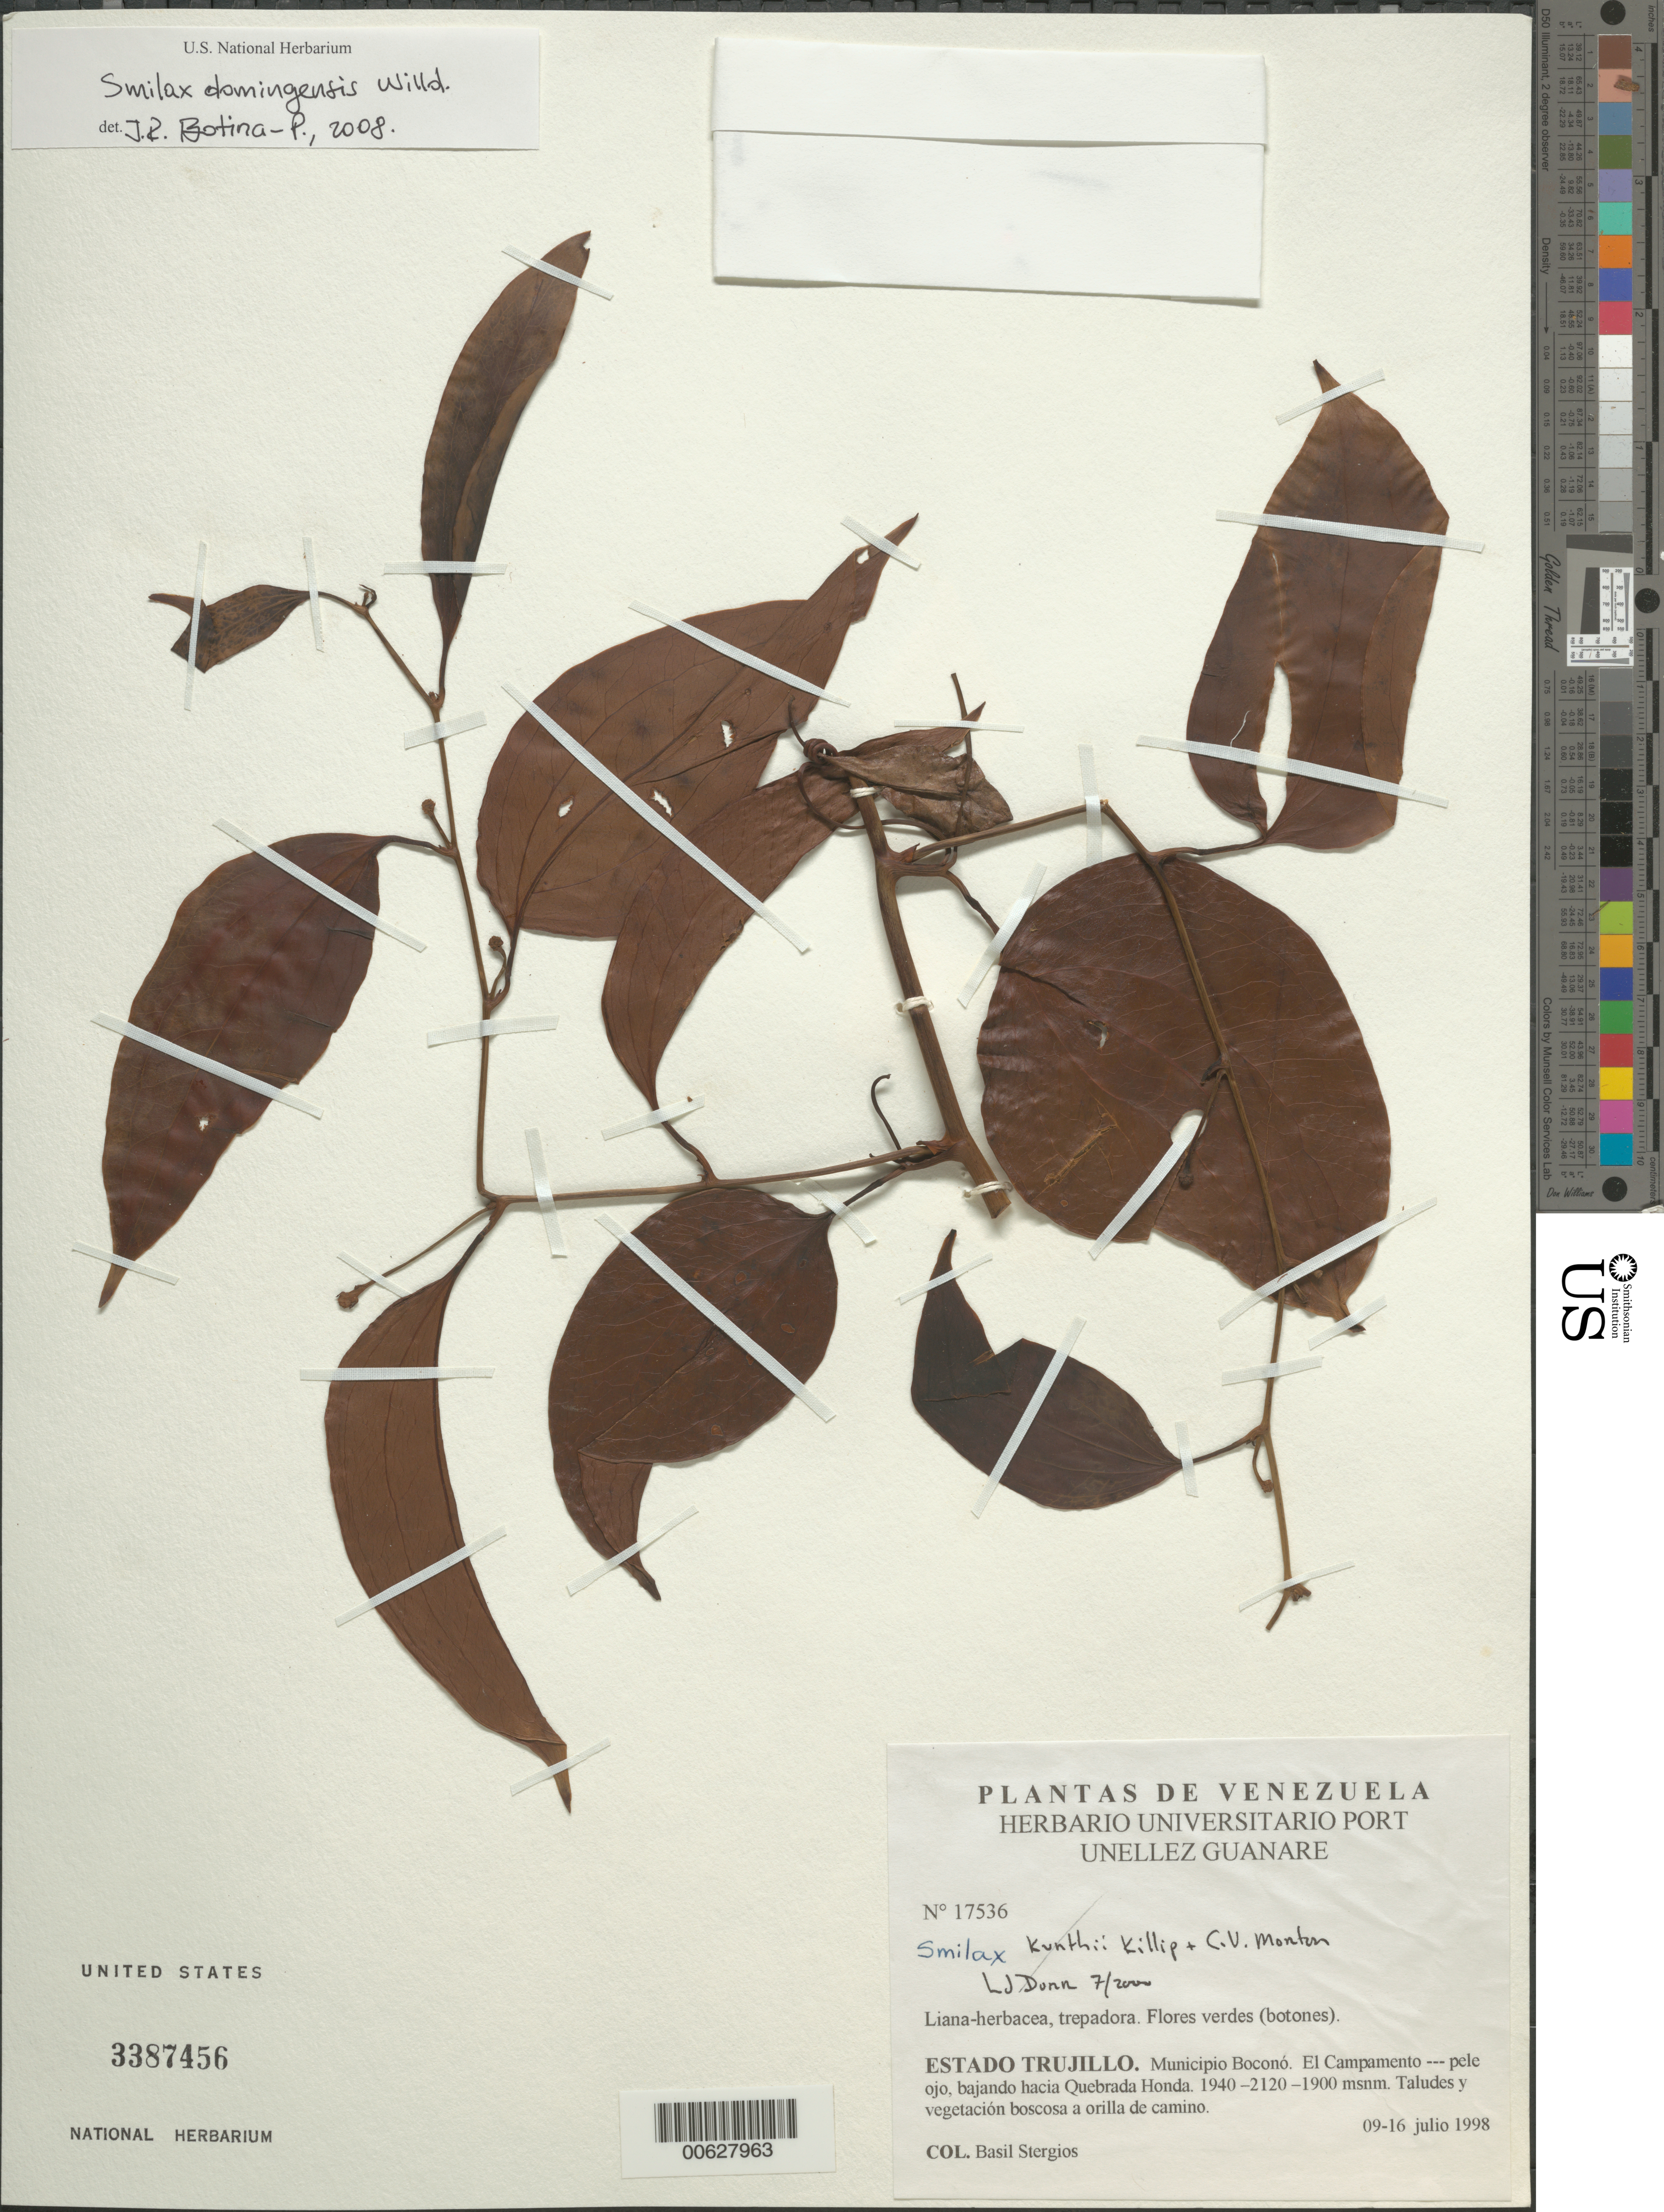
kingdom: Plantae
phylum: Tracheophyta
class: Liliopsida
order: Liliales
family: Smilacaceae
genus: Smilax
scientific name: Smilax domingensis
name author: Willd.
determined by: Botina-P., J. R.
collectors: B. G. Stergios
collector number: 17536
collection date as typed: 09 Jul 1998 to 16 Jul 1998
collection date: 1998-07-09/1998-07-16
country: Venezuela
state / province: Trujillo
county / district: Boconó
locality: Parque Nacional Guaramacal, El campamento-pele ojo, bajando hacia Quebrada Honda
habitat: Taludes y vegetación boscosa a orilla de camino.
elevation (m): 1900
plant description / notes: MO, PORT, US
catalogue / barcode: US 3387456